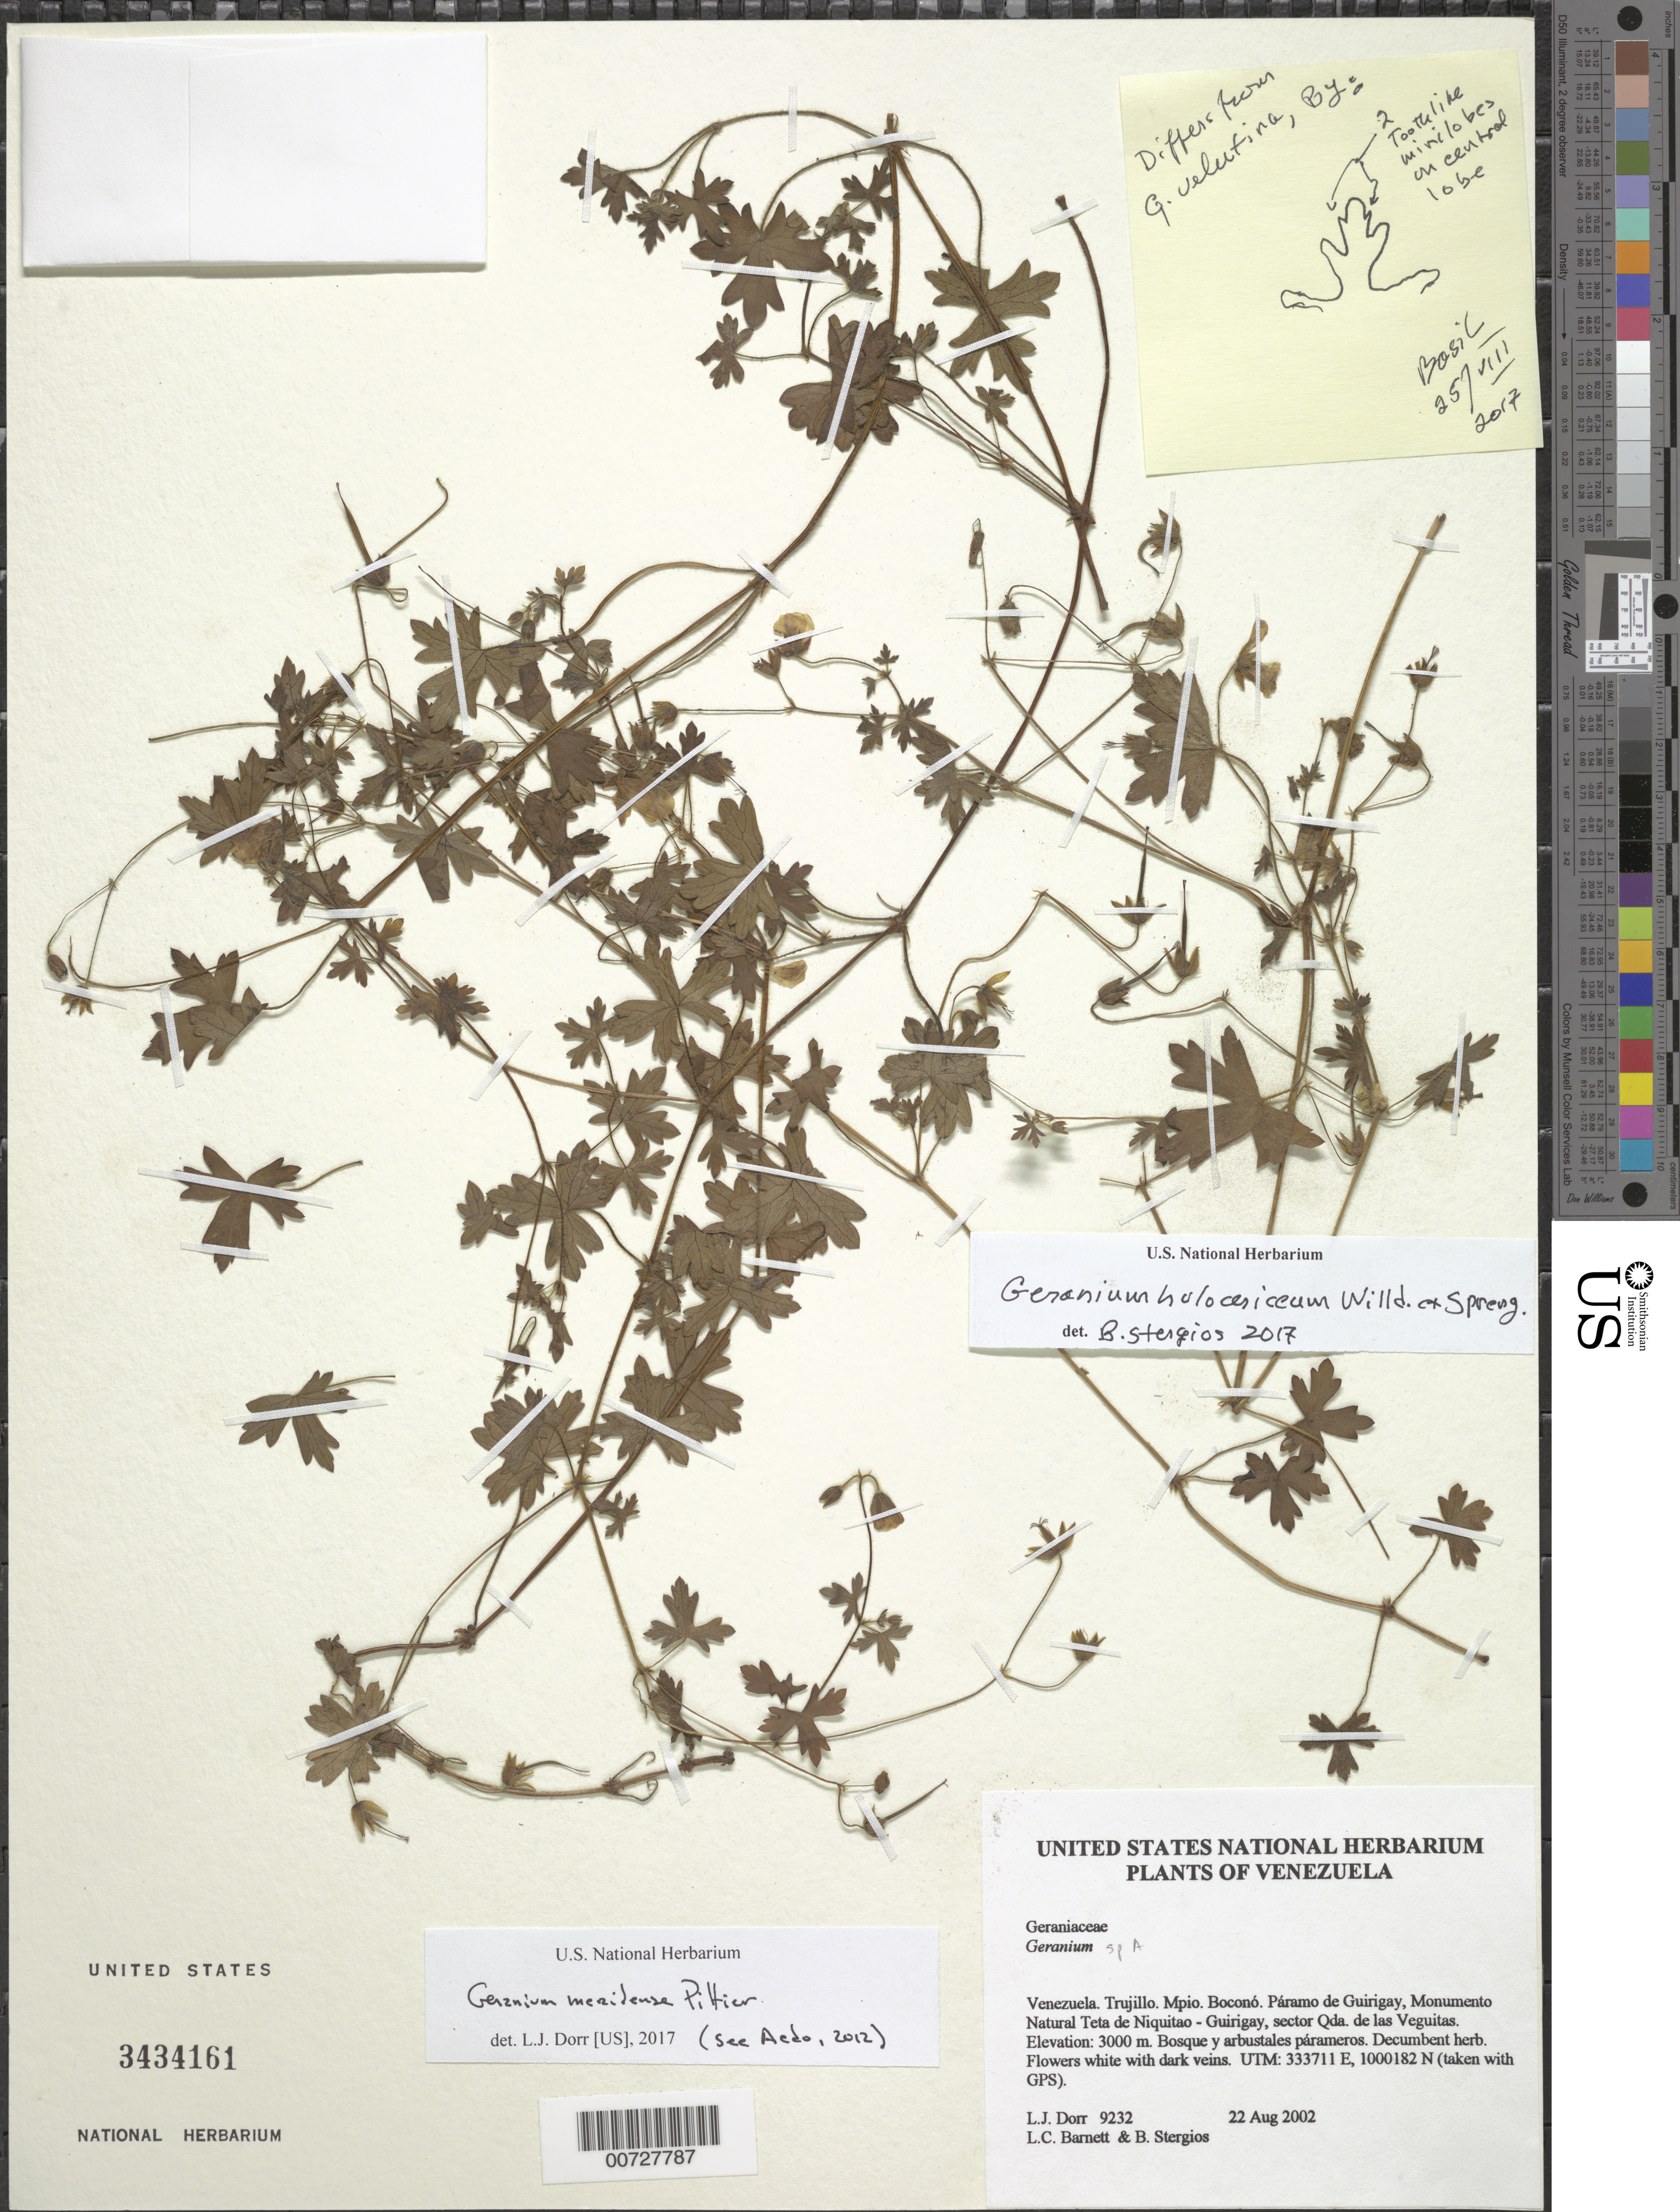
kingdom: Plantae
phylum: Tracheophyta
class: Magnoliopsida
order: Geraniales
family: Geraniaceae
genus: Geranium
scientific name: Geranium meridense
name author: Pittier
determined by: Dorr, L. J., (BOT), Smithsonian Institution - National Museum of Natural History (UNITED STATES)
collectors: L. J. Dorr, L. C. Barnett & B. G. Stergios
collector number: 9232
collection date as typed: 22 Aug 2002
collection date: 2002-08-22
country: Venezuela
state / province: Trujillo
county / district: Boconó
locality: Páramo de Guirigay, Monumento Natural Teta de Niquitao - Guirigay, sector Las Veguitas.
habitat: Bosque y arbustales párameros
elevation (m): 3000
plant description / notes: MA, PORT, US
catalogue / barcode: US 3434161